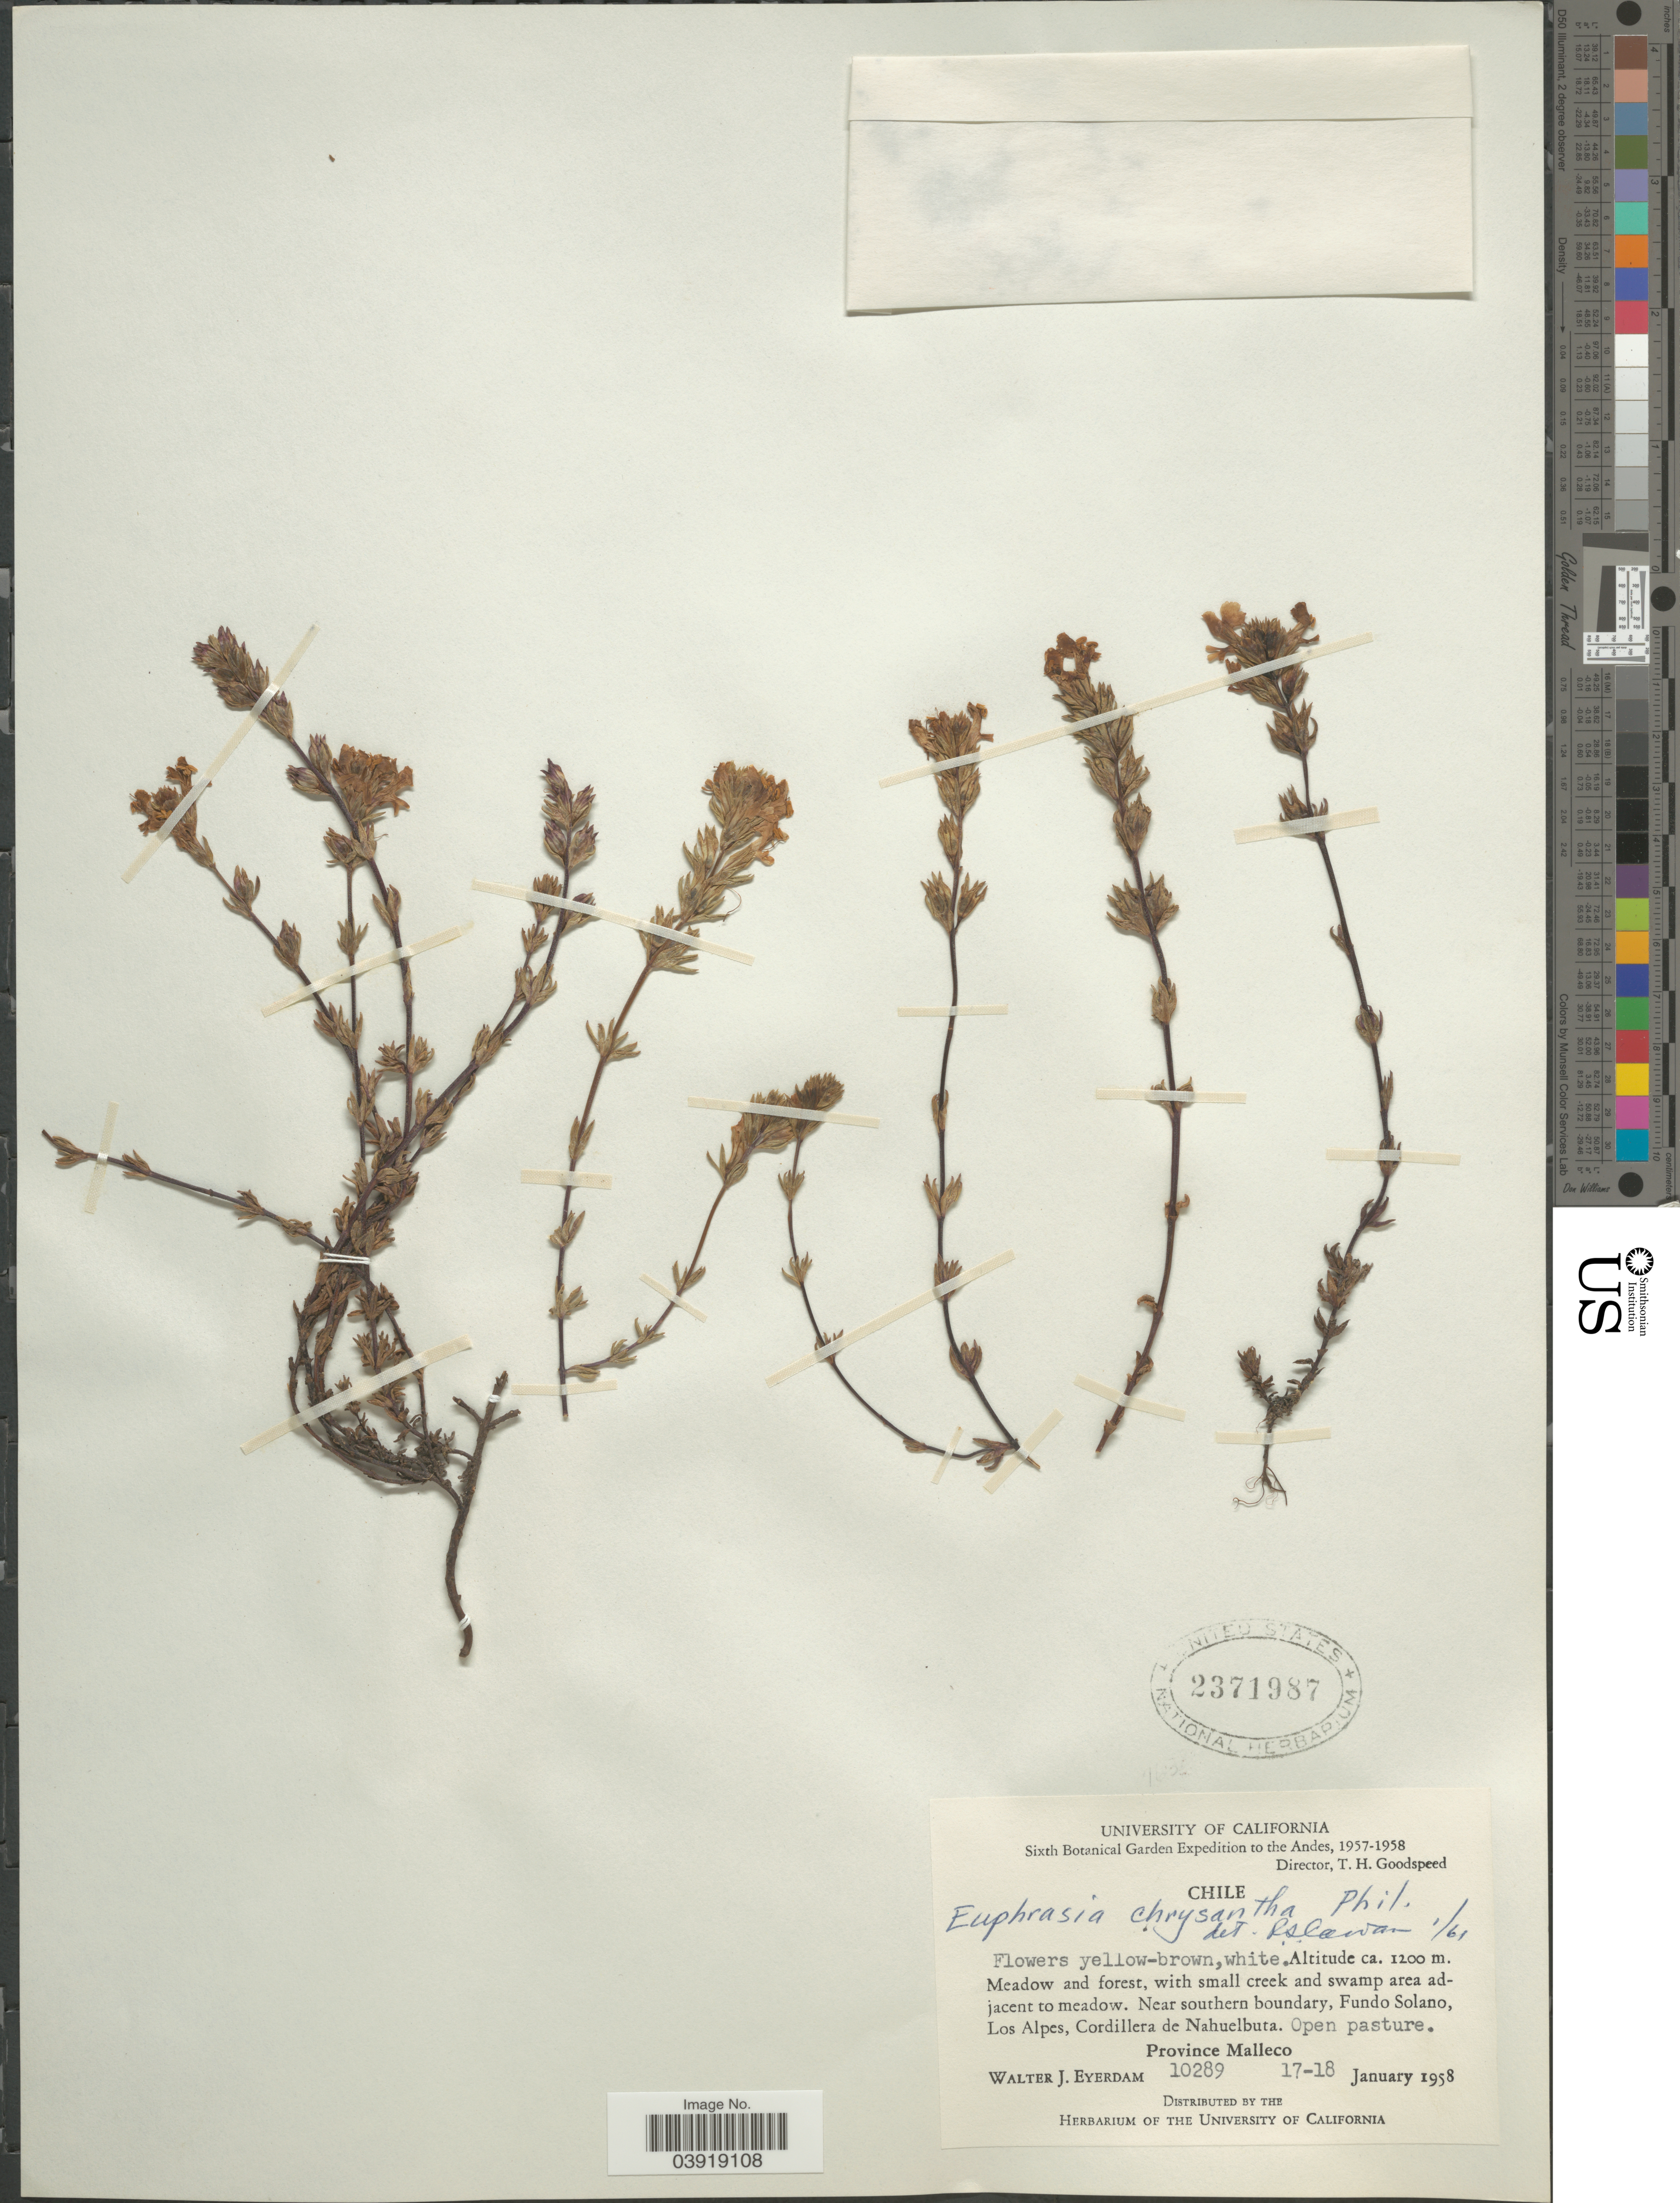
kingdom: Plantae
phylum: Tracheophyta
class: Magnoliopsida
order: Lamiales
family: Orobanchaceae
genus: Euphrasia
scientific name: Euphrasia chrysantha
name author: Phil.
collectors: W. J. Eyerdam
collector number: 10289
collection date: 1958-01-17/1958-01-18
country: Chile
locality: Andes. Near southern boundary, Fundo Solano, Los Alpes, Cordillera de Nahuelbuta. Province Malleco.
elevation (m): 1200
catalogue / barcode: US 2371987